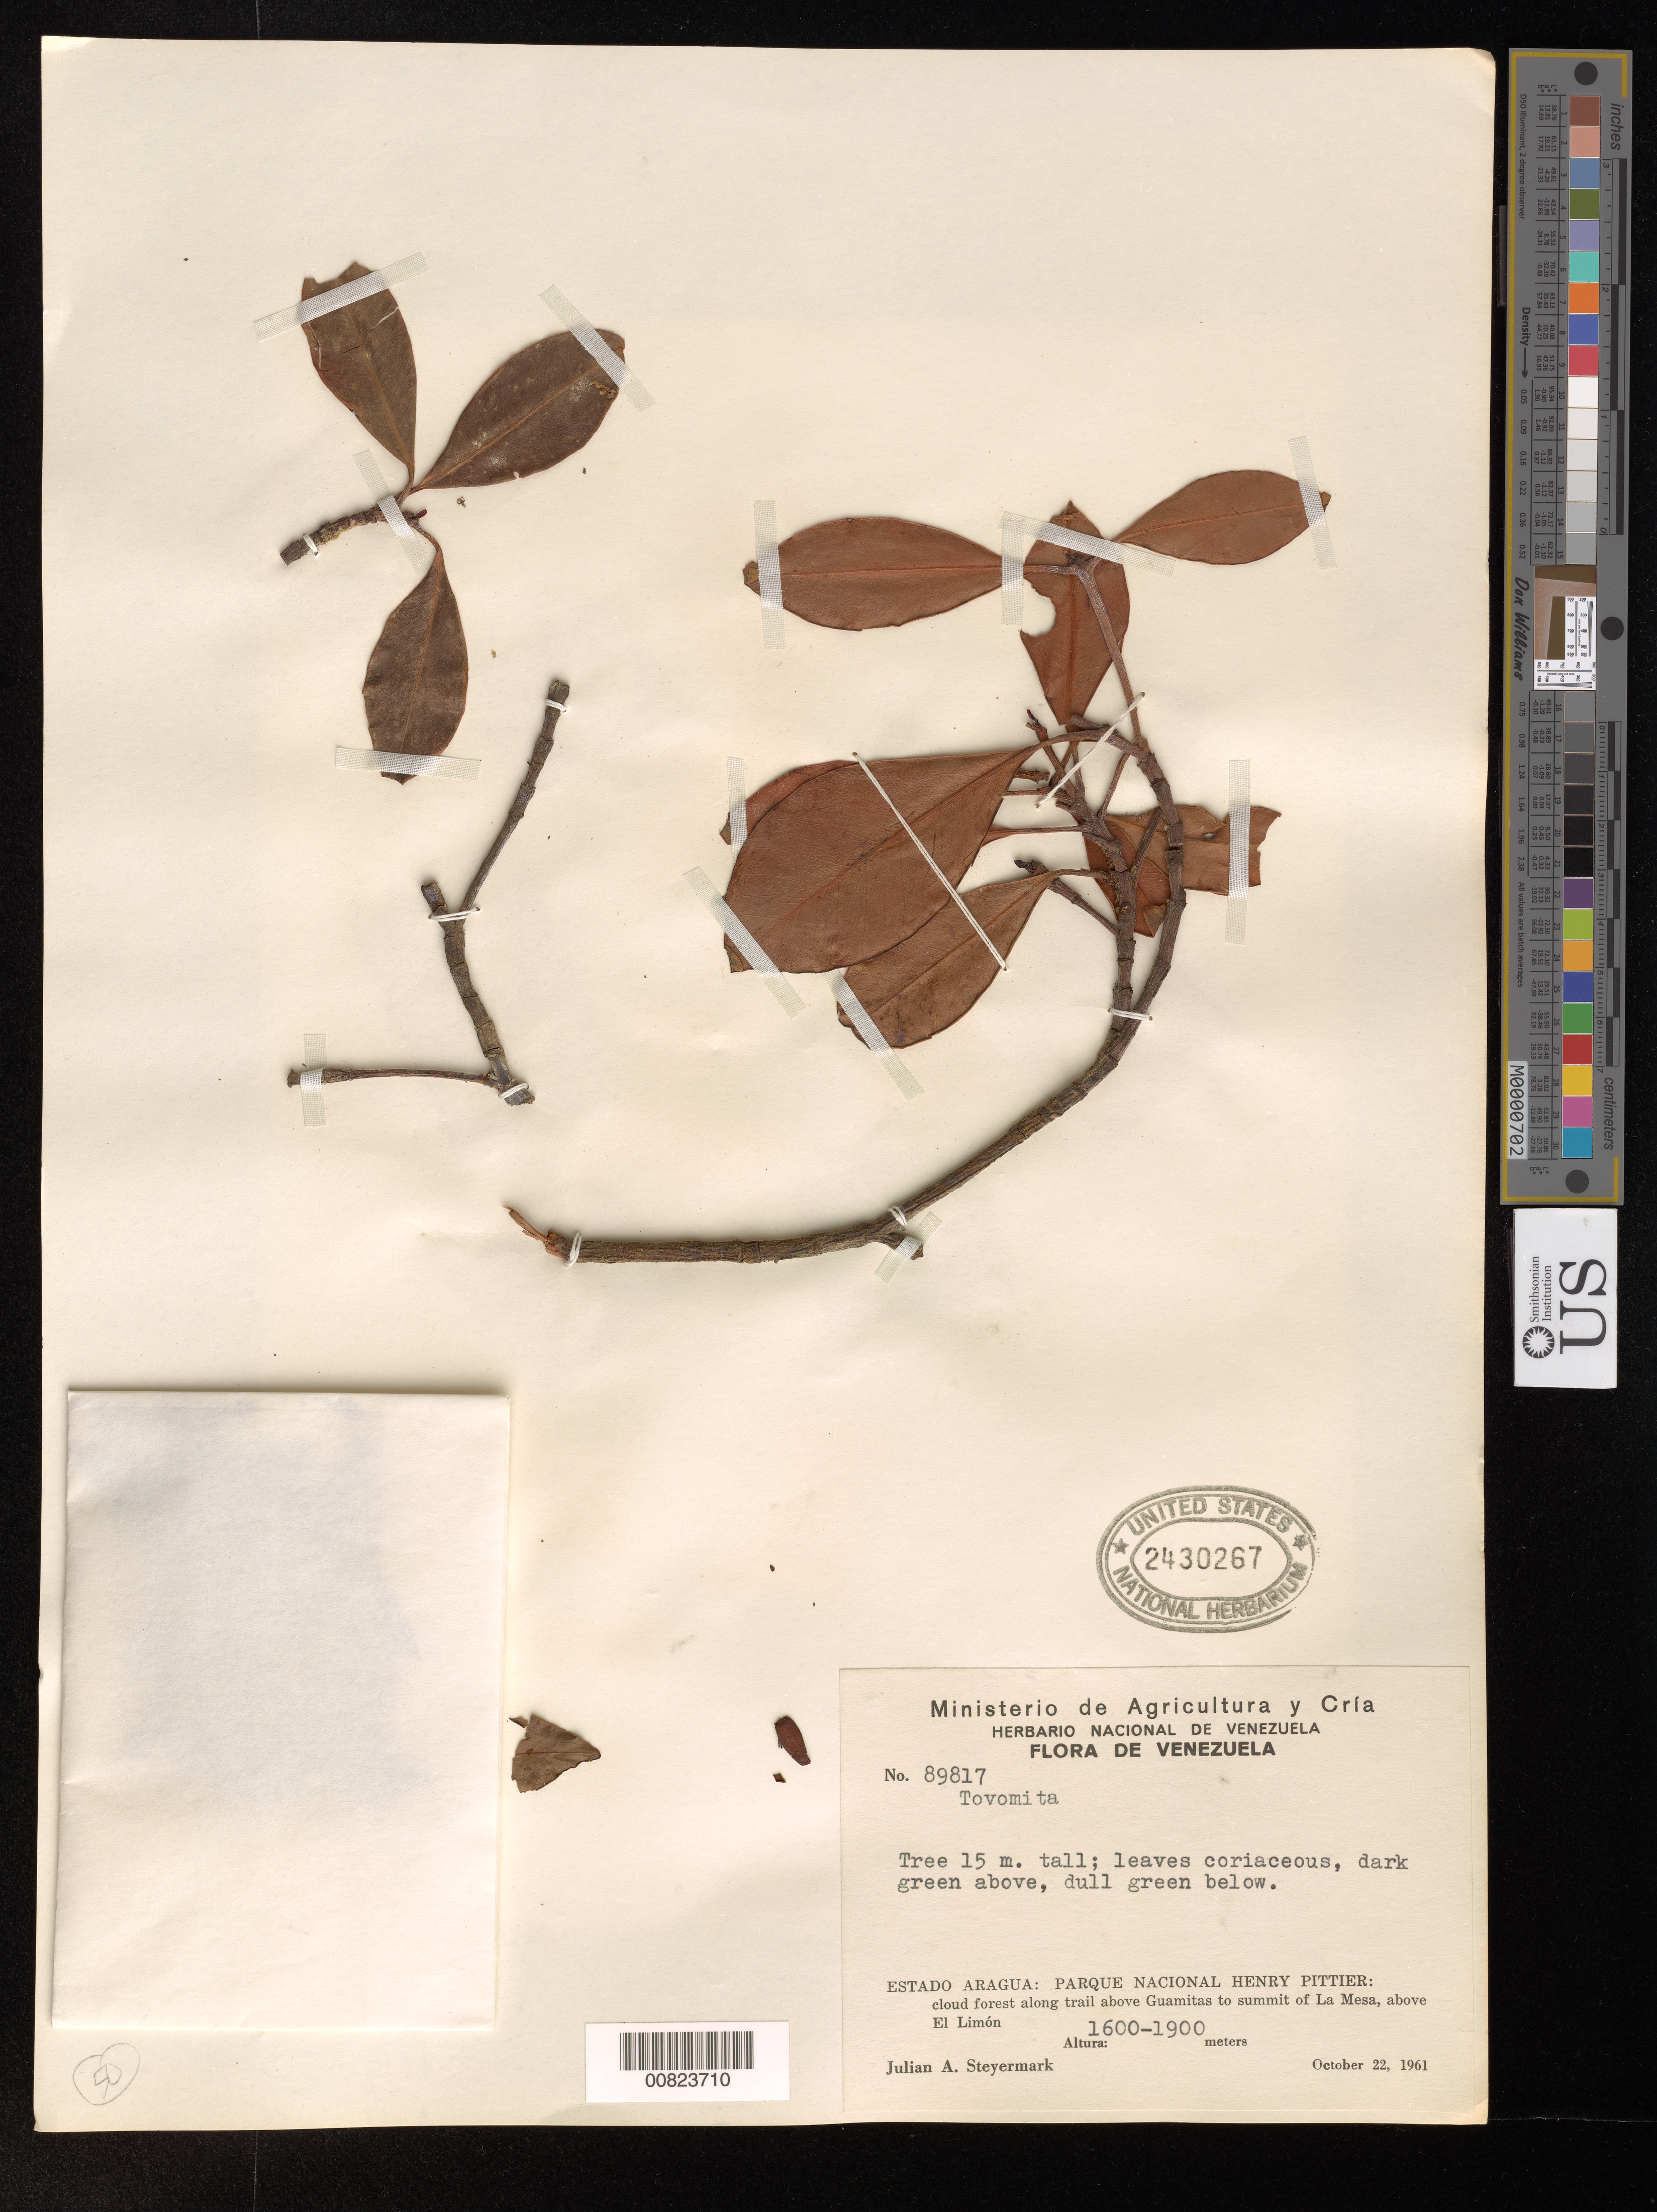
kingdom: Plantae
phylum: Tracheophyta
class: Magnoliopsida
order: Malpighiales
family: Clusiaceae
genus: Tovomita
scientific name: Tovomita sp.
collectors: J. Steyermark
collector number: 89817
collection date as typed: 22-Oct-61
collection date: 1961-10-22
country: Venezuela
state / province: Aragua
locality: Parque Nacional Henry Pittier; above Guamitas to summit of La Mesa; above El Limon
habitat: Cloud forest along trail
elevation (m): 1600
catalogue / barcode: US 2430267